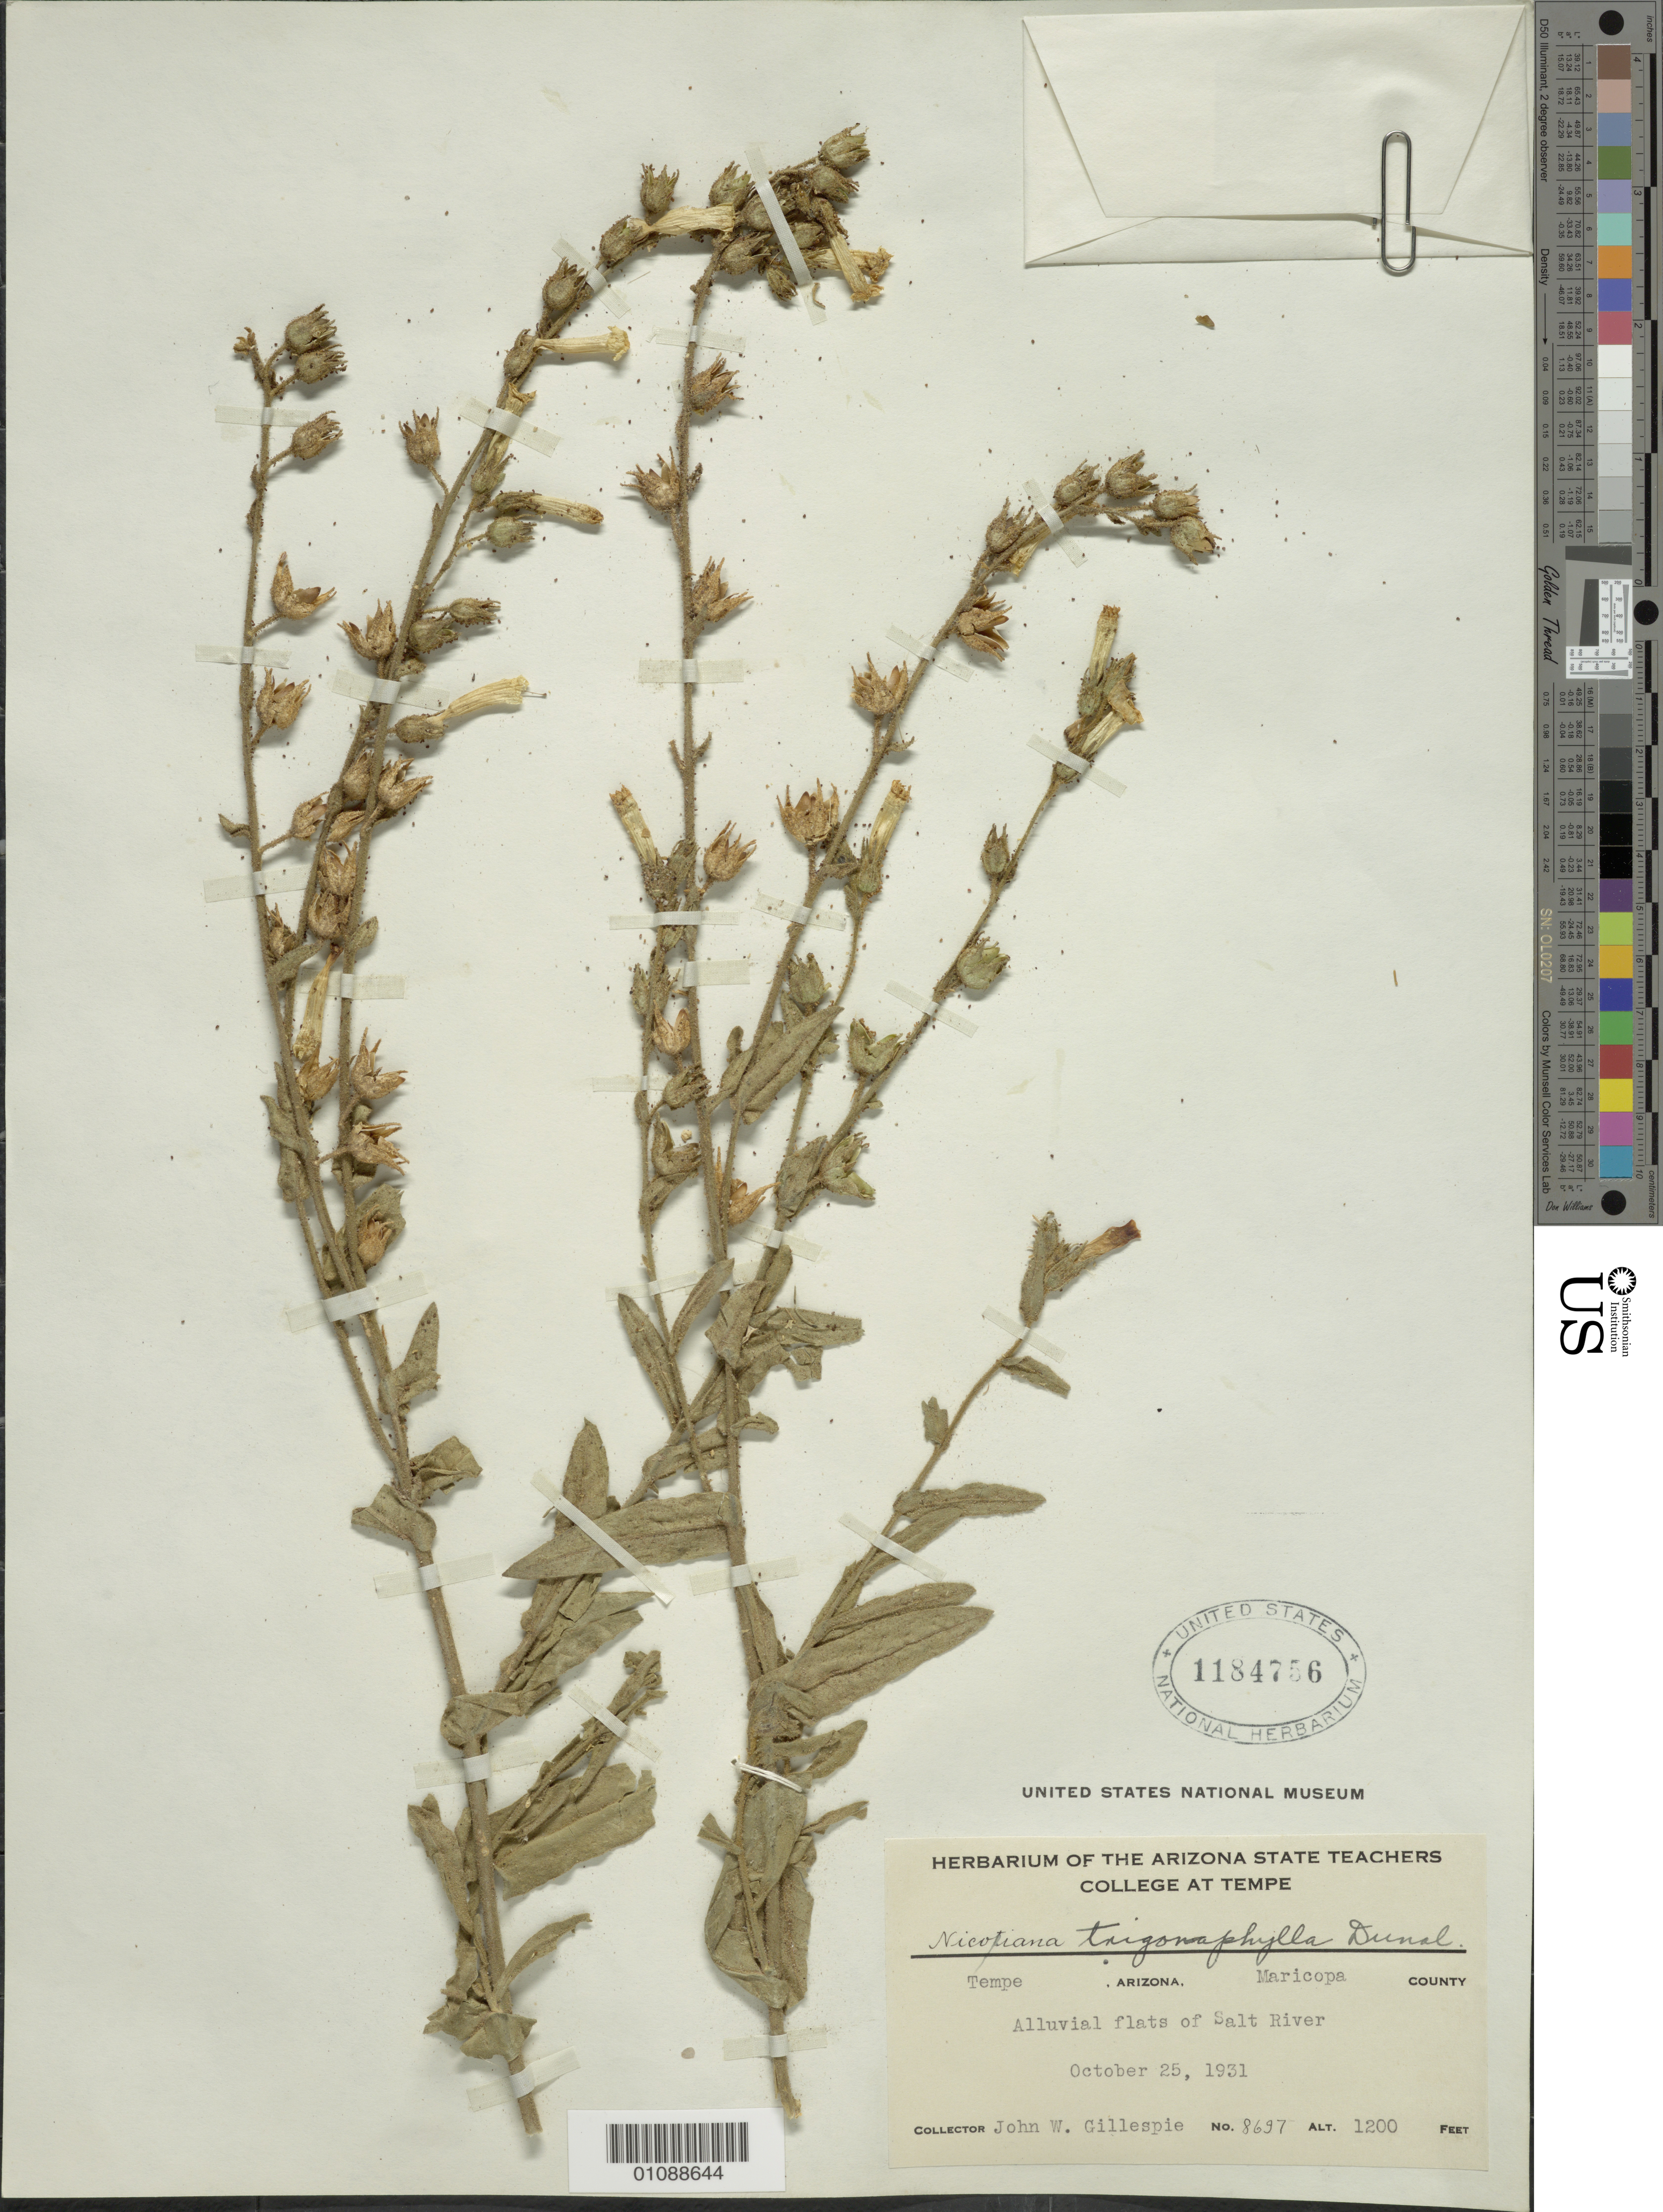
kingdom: Plantae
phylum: Tracheophyta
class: Magnoliopsida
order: Solanales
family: Solanaceae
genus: Nicotiana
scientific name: Nicotiana trigonophylla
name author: Dunal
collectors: J. W. Gillespie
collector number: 8697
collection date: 1931-10-25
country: United States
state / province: Arizona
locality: Tempe, Maricopa County. Alluvial flats of Salt River.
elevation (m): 366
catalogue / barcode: US 1184756